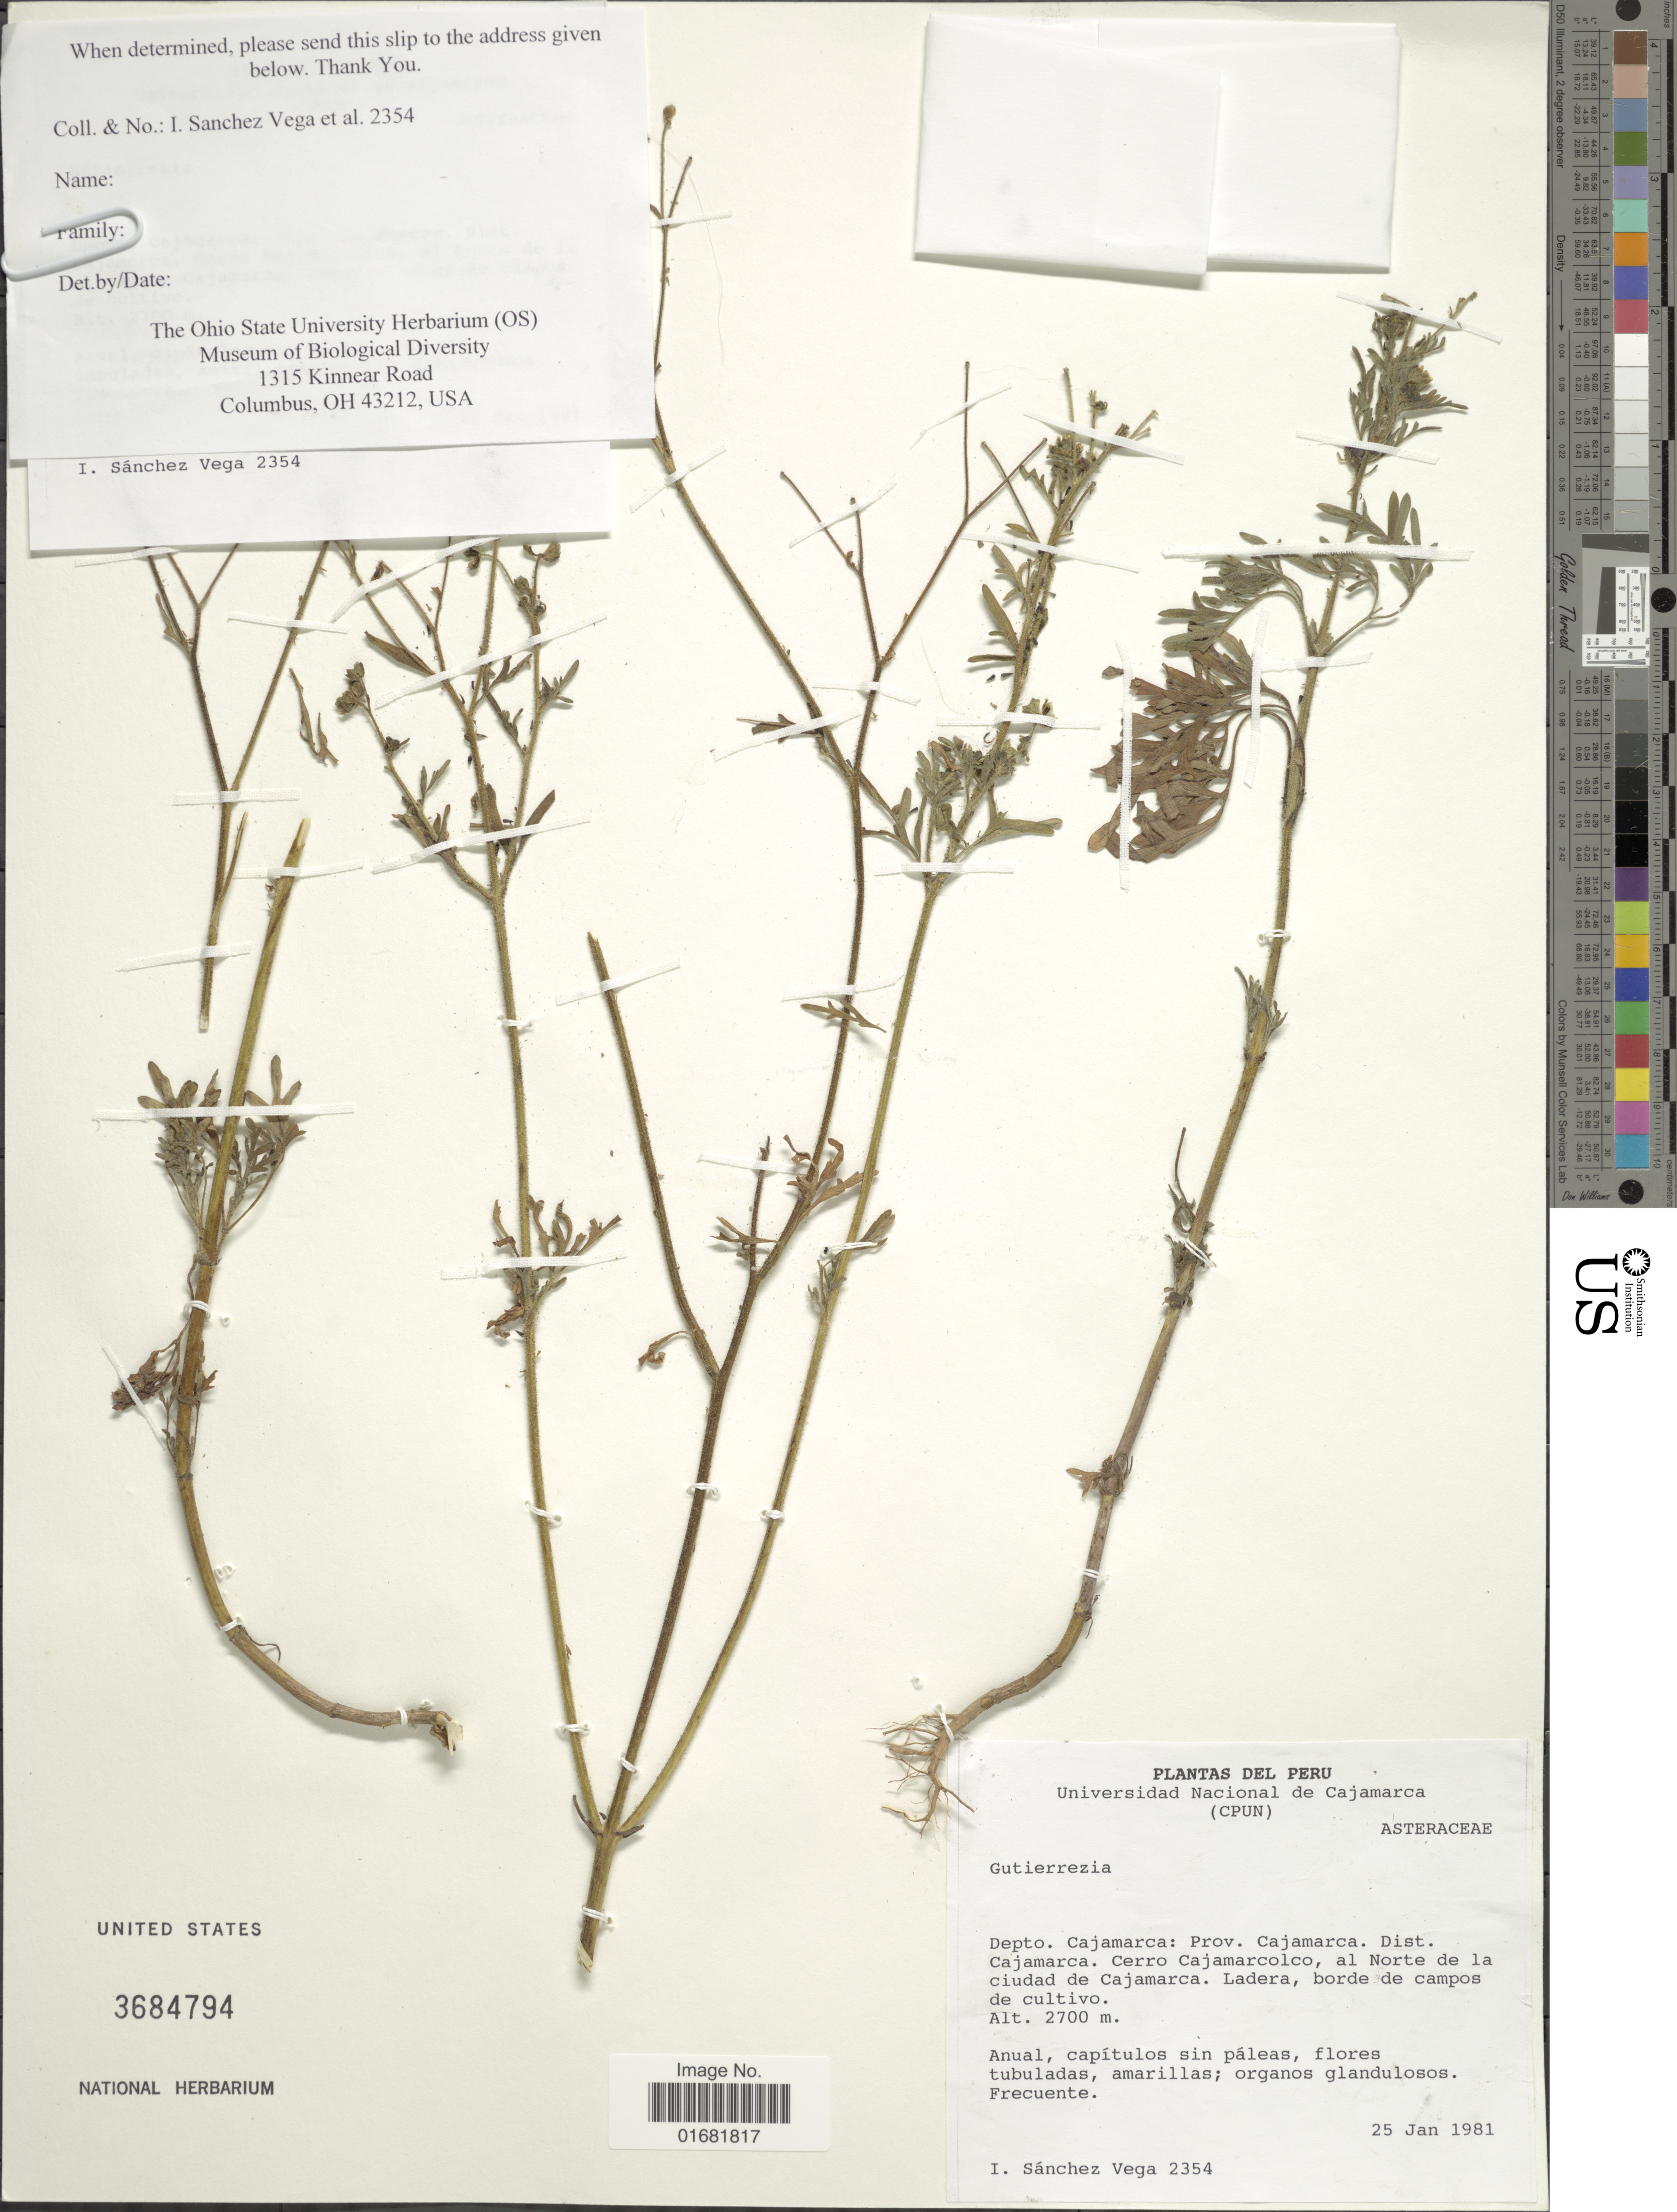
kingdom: Plantae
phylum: Tracheophyta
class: Magnoliopsida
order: Asterales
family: Asteraceae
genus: Gutierrezia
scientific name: Gutierrezia sp.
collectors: I. Sánchez Vega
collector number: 2354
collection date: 1981-01-25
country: Peru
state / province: Cajamarca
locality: Prov. Cajamarca. Dist. Cajamarca. Cerro Cajamarcolco, al Norte de la ciudad Cajamarca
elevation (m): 2700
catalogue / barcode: US 3684794